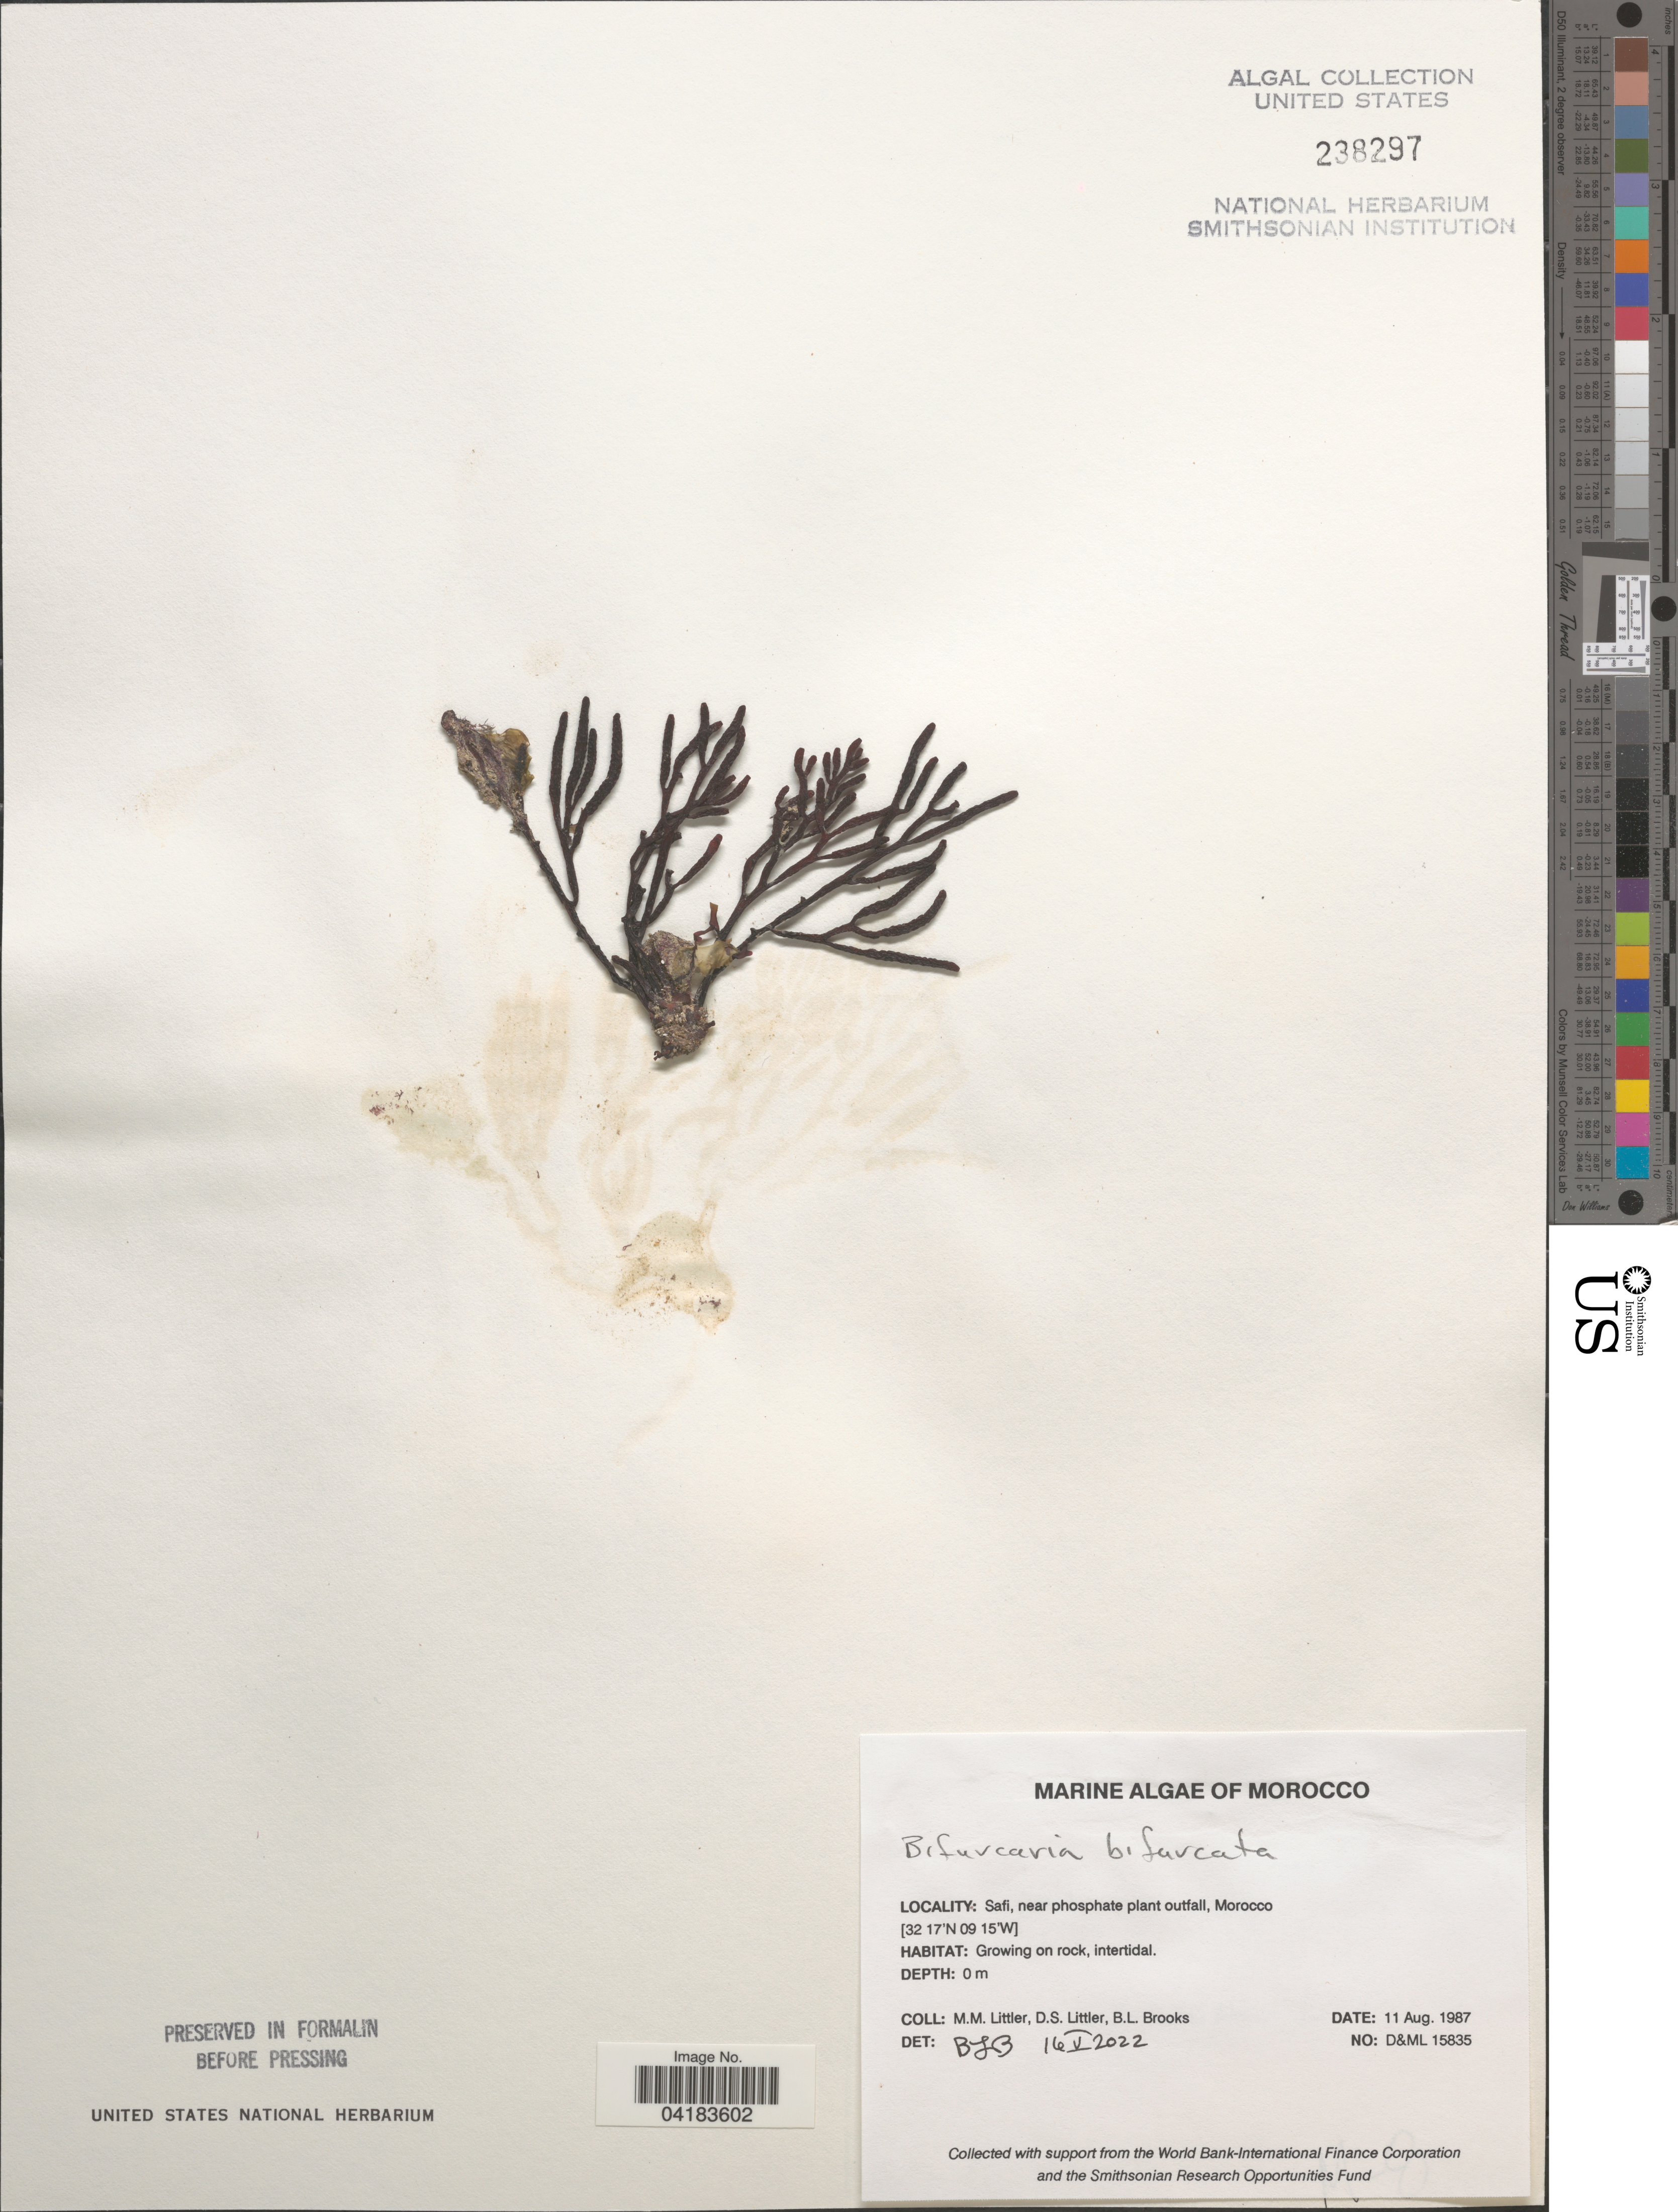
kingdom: Chromista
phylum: Ochrophyta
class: Phaeophyceae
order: Fucales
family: Sargassaceae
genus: Bifurcaria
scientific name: Bifurcaria bifurcata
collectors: D. S. Littler & B. Brooks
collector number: D&ML15835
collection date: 1987-08-11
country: Morocco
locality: Safi, near phosphate plant outfall.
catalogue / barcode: US 238297